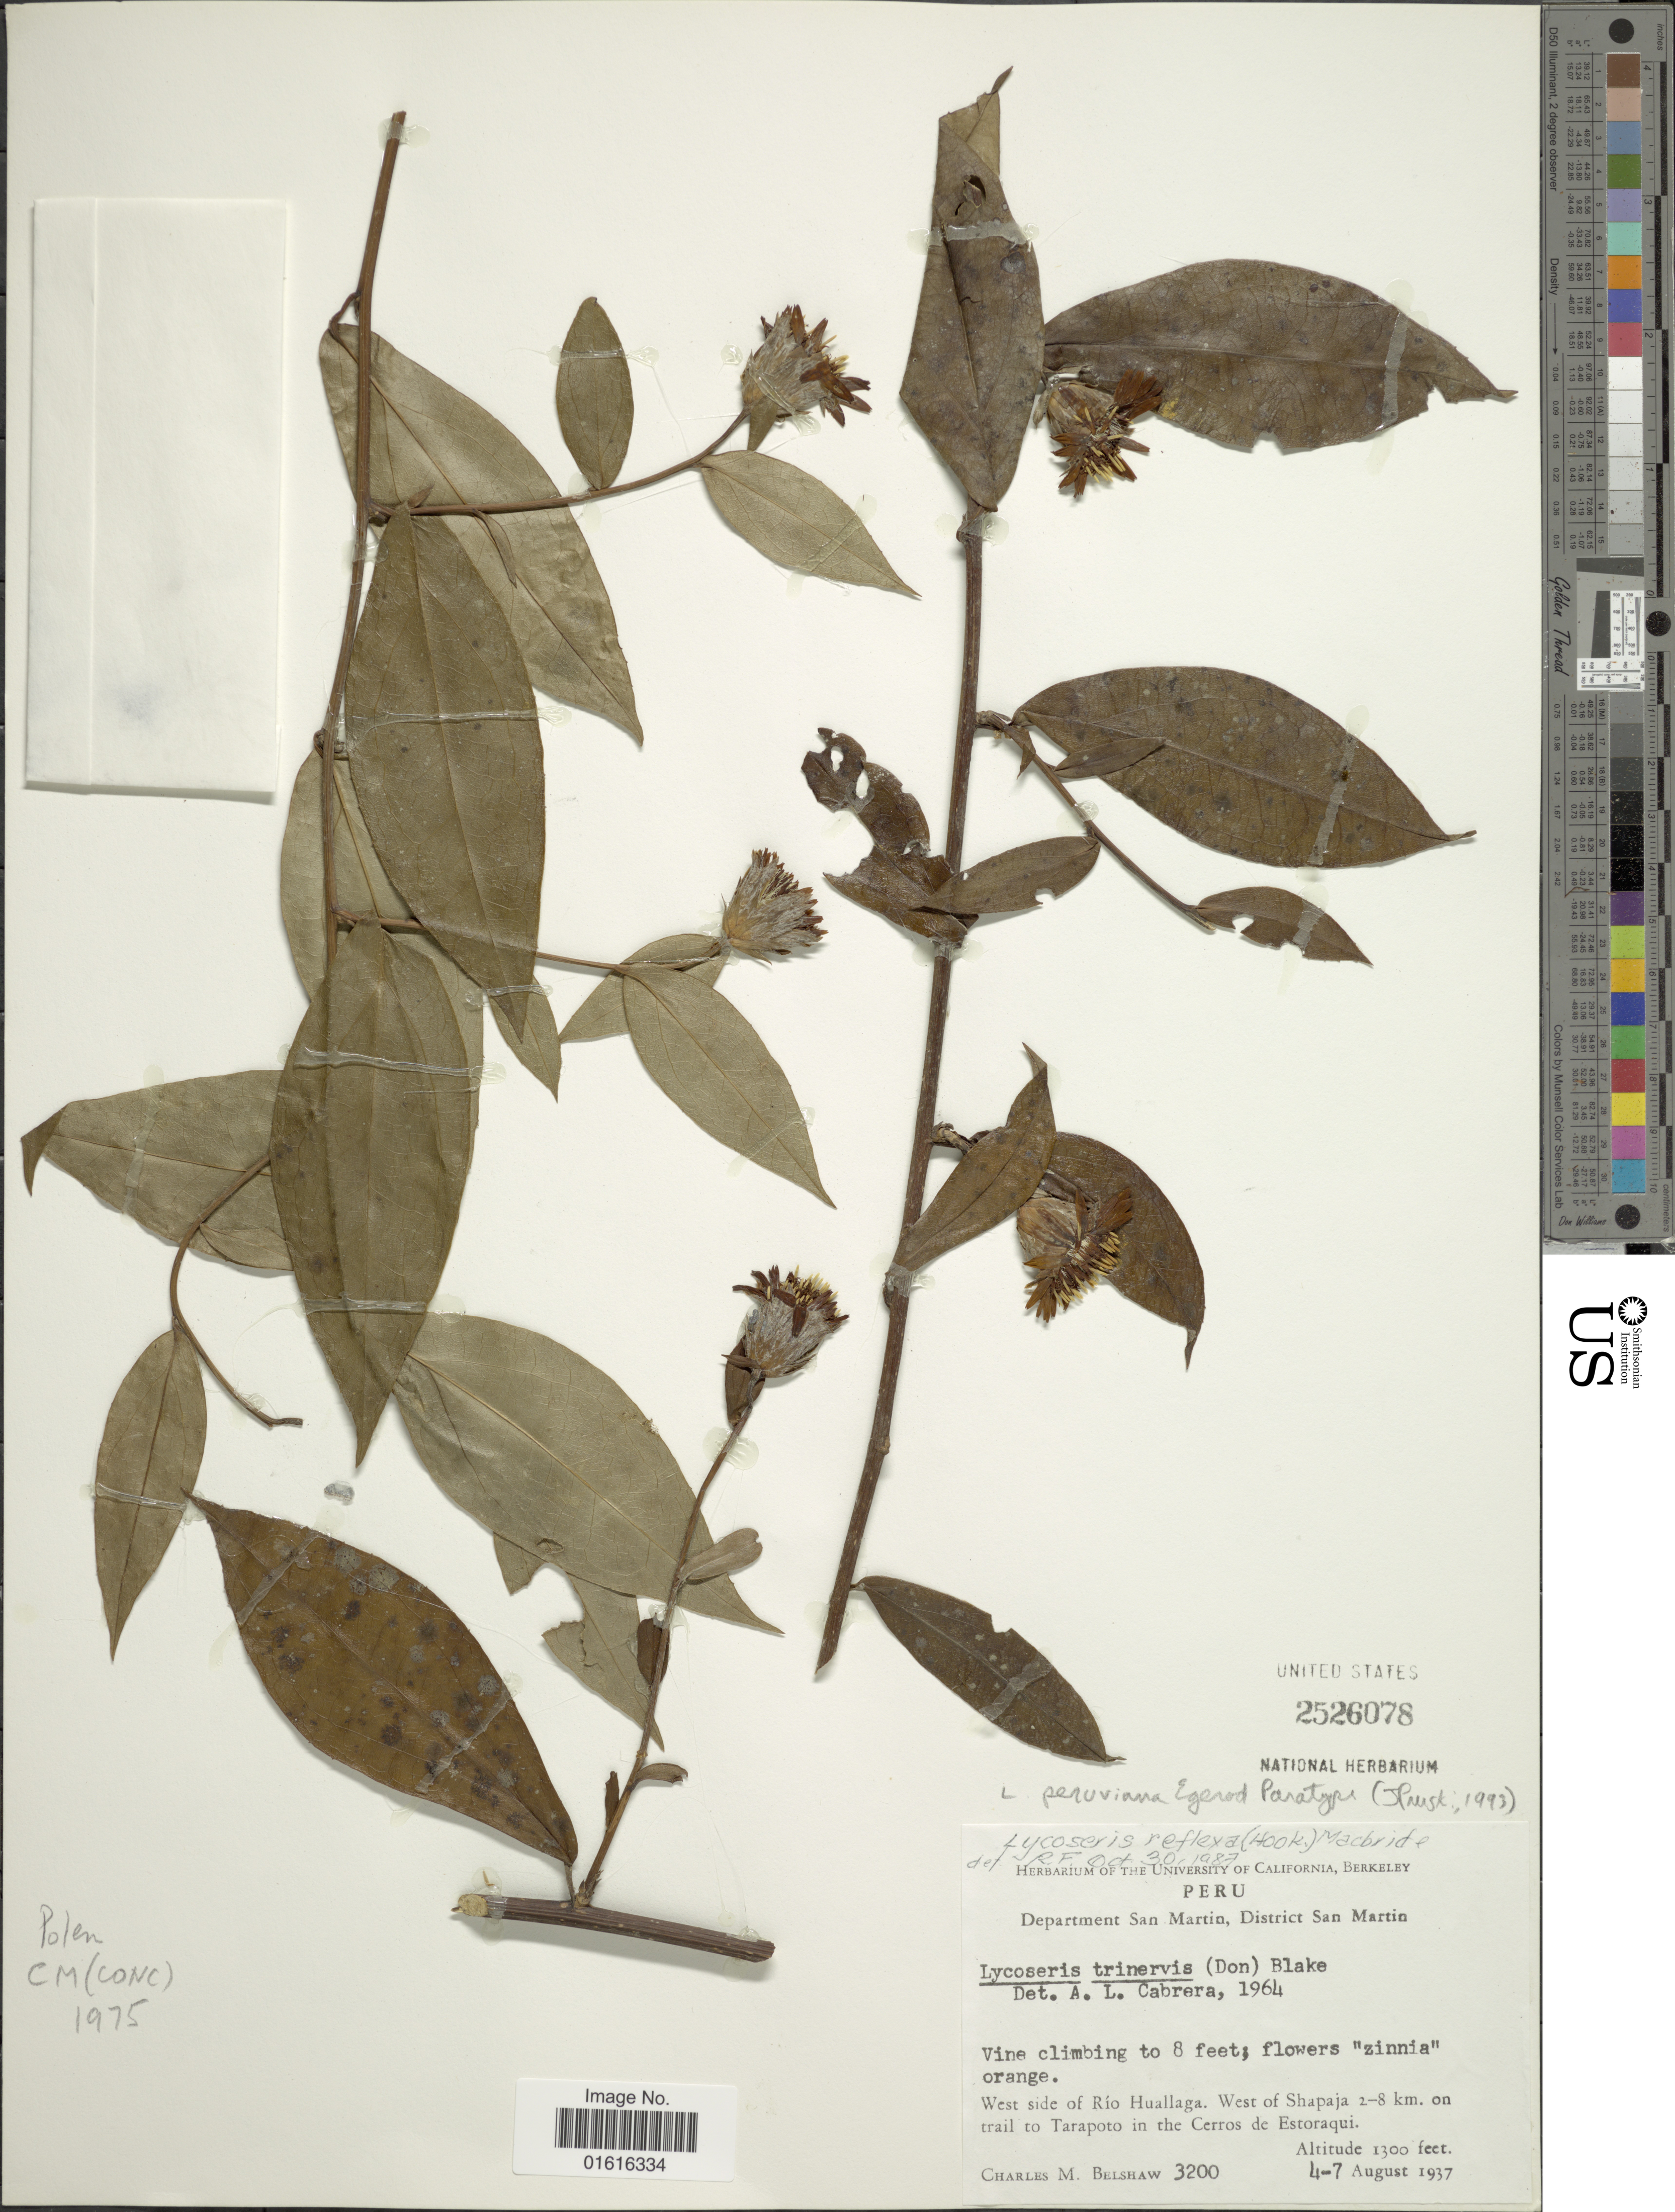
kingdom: Plantae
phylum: Tracheophyta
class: Magnoliopsida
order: Asterales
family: Asteraceae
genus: Lycoseris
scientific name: Lycoseris peruviana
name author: Egerod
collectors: C. Shaw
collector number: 3200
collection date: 1937-08-04/1937-08-07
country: Peru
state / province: San Martín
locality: District San Martin, West side of Rio Huallaga. West of Shapaja 2-8 km.on trail to Tarapoto in the Cerros de Estoraqui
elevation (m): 396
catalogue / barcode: US 2526078